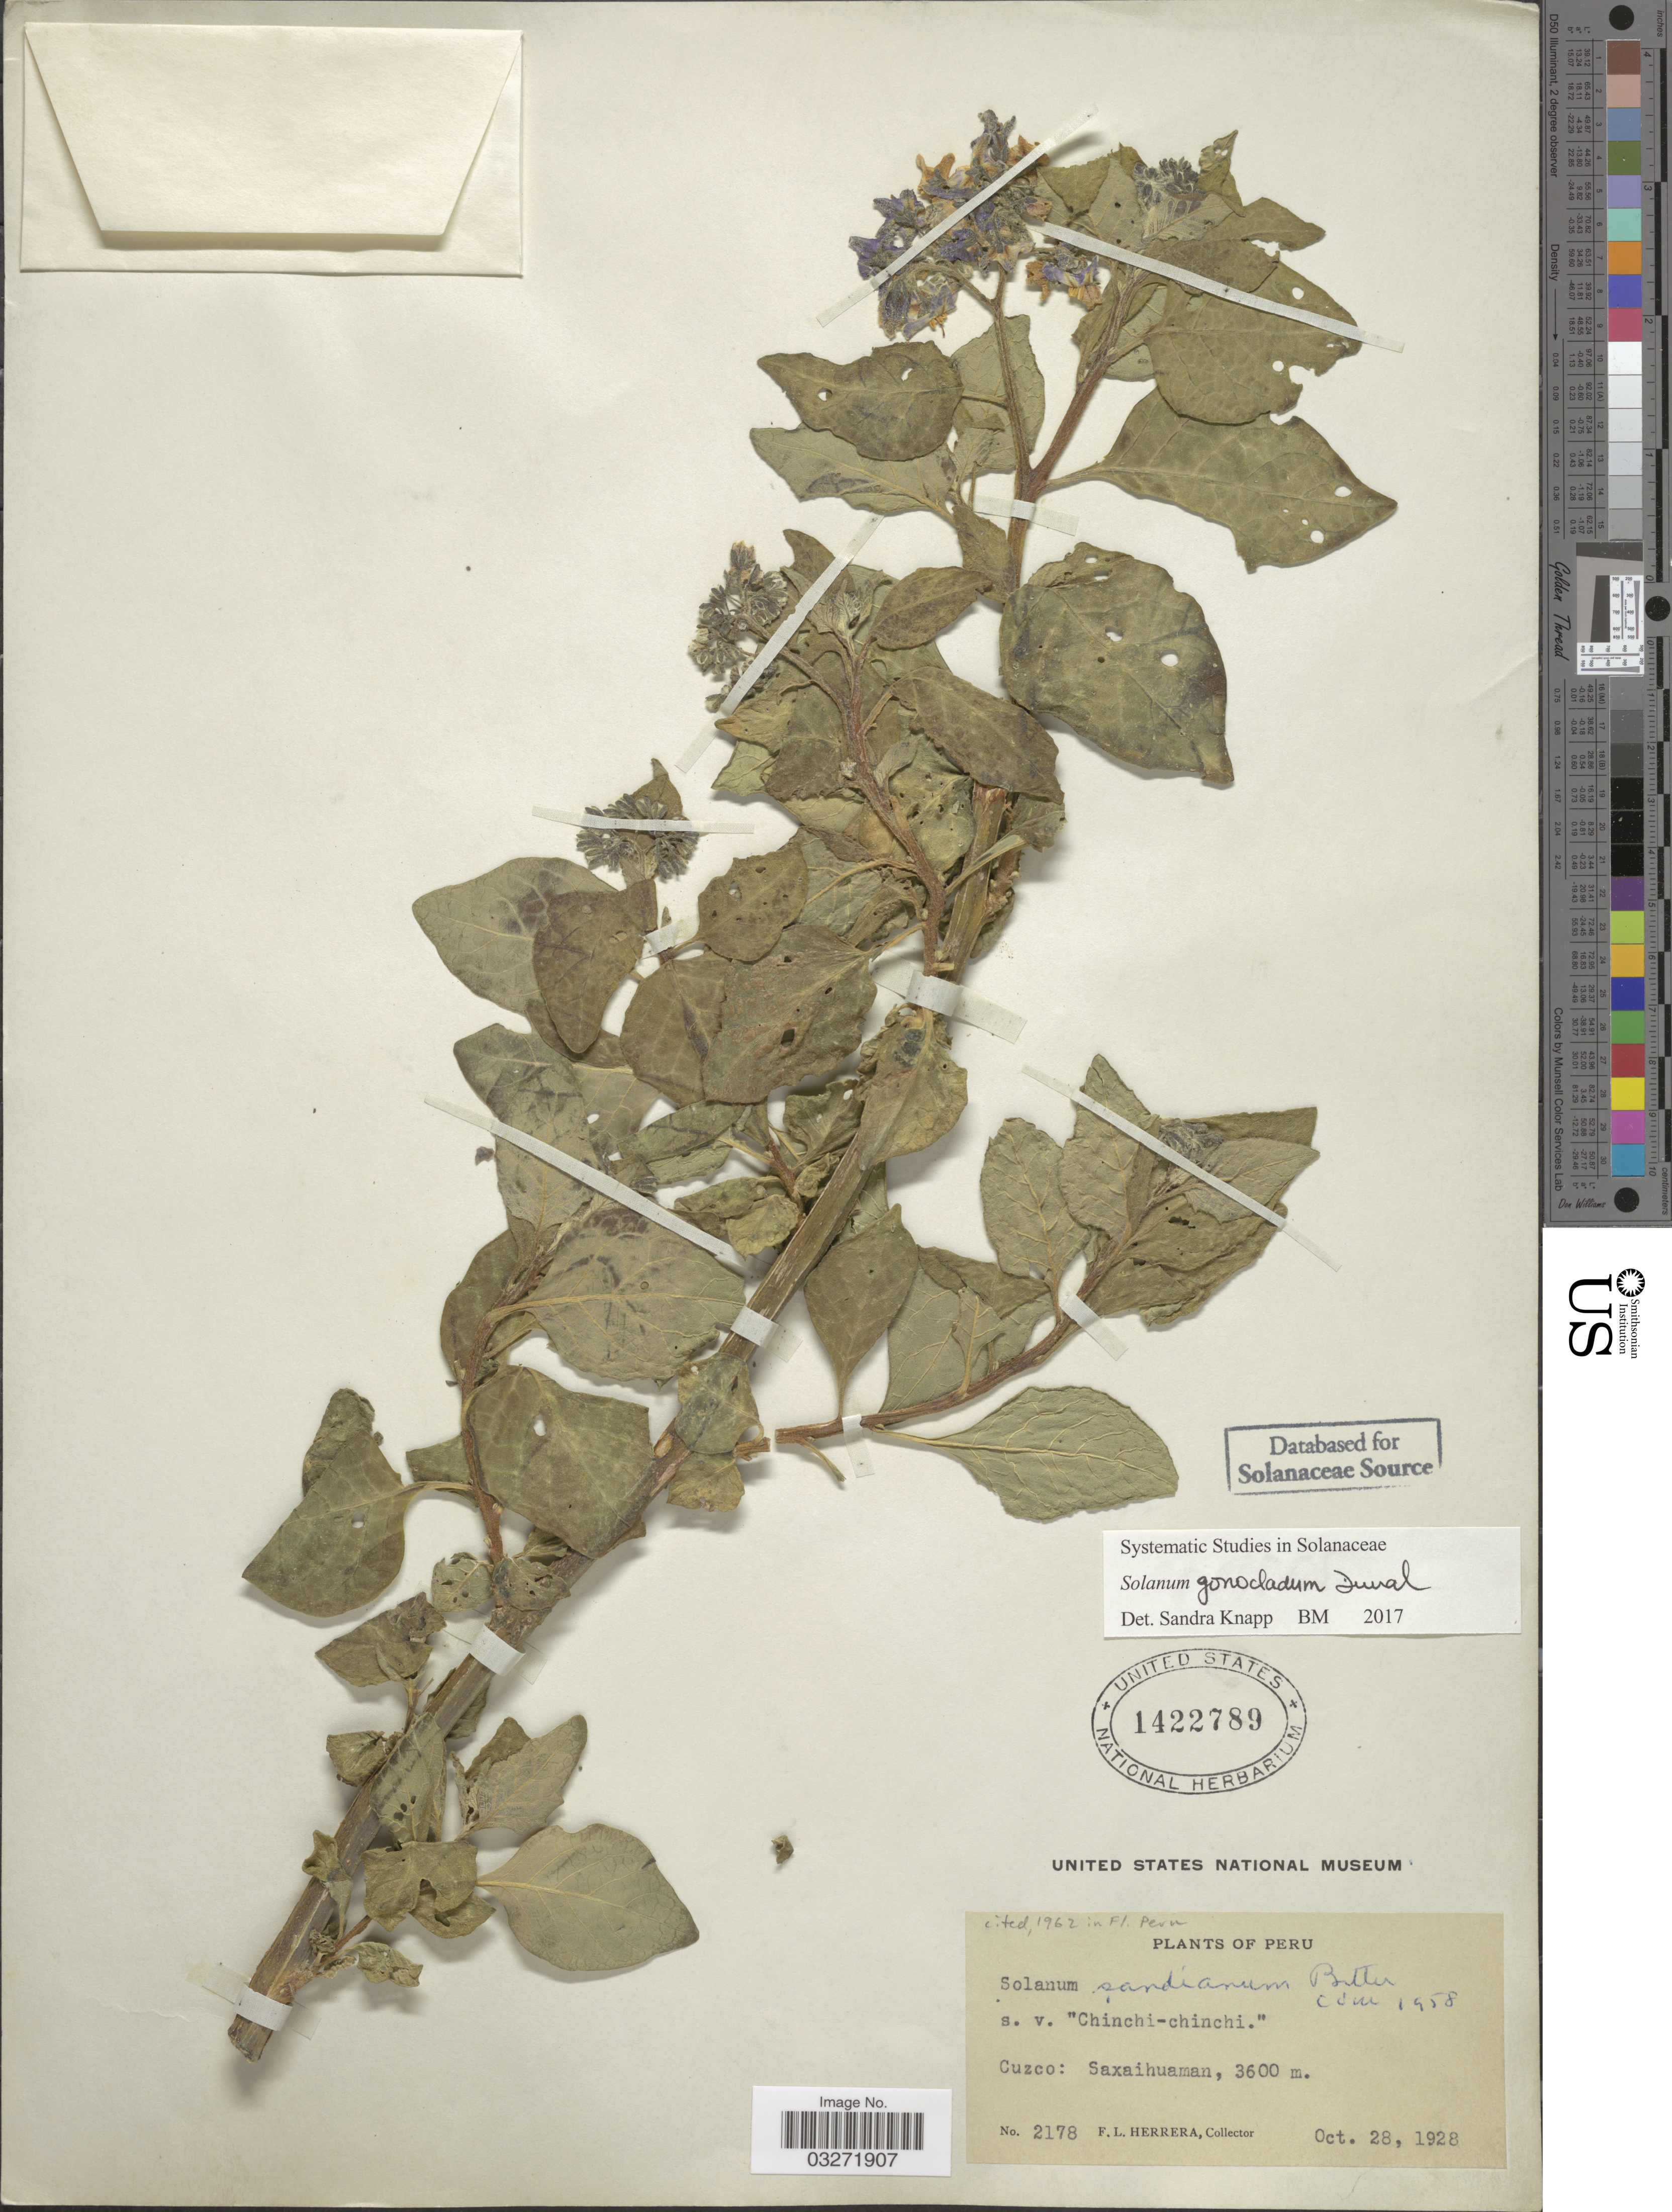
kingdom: Plantae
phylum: Tracheophyta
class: Magnoliopsida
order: Solanales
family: Solanaceae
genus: Solanum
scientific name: Solanum gonocladum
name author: Dunal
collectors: F. L. Herrera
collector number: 2178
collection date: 1928-10-28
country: Peru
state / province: Cusco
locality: Cuzco: Saxaihuaman.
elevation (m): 3600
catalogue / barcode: US 1422789